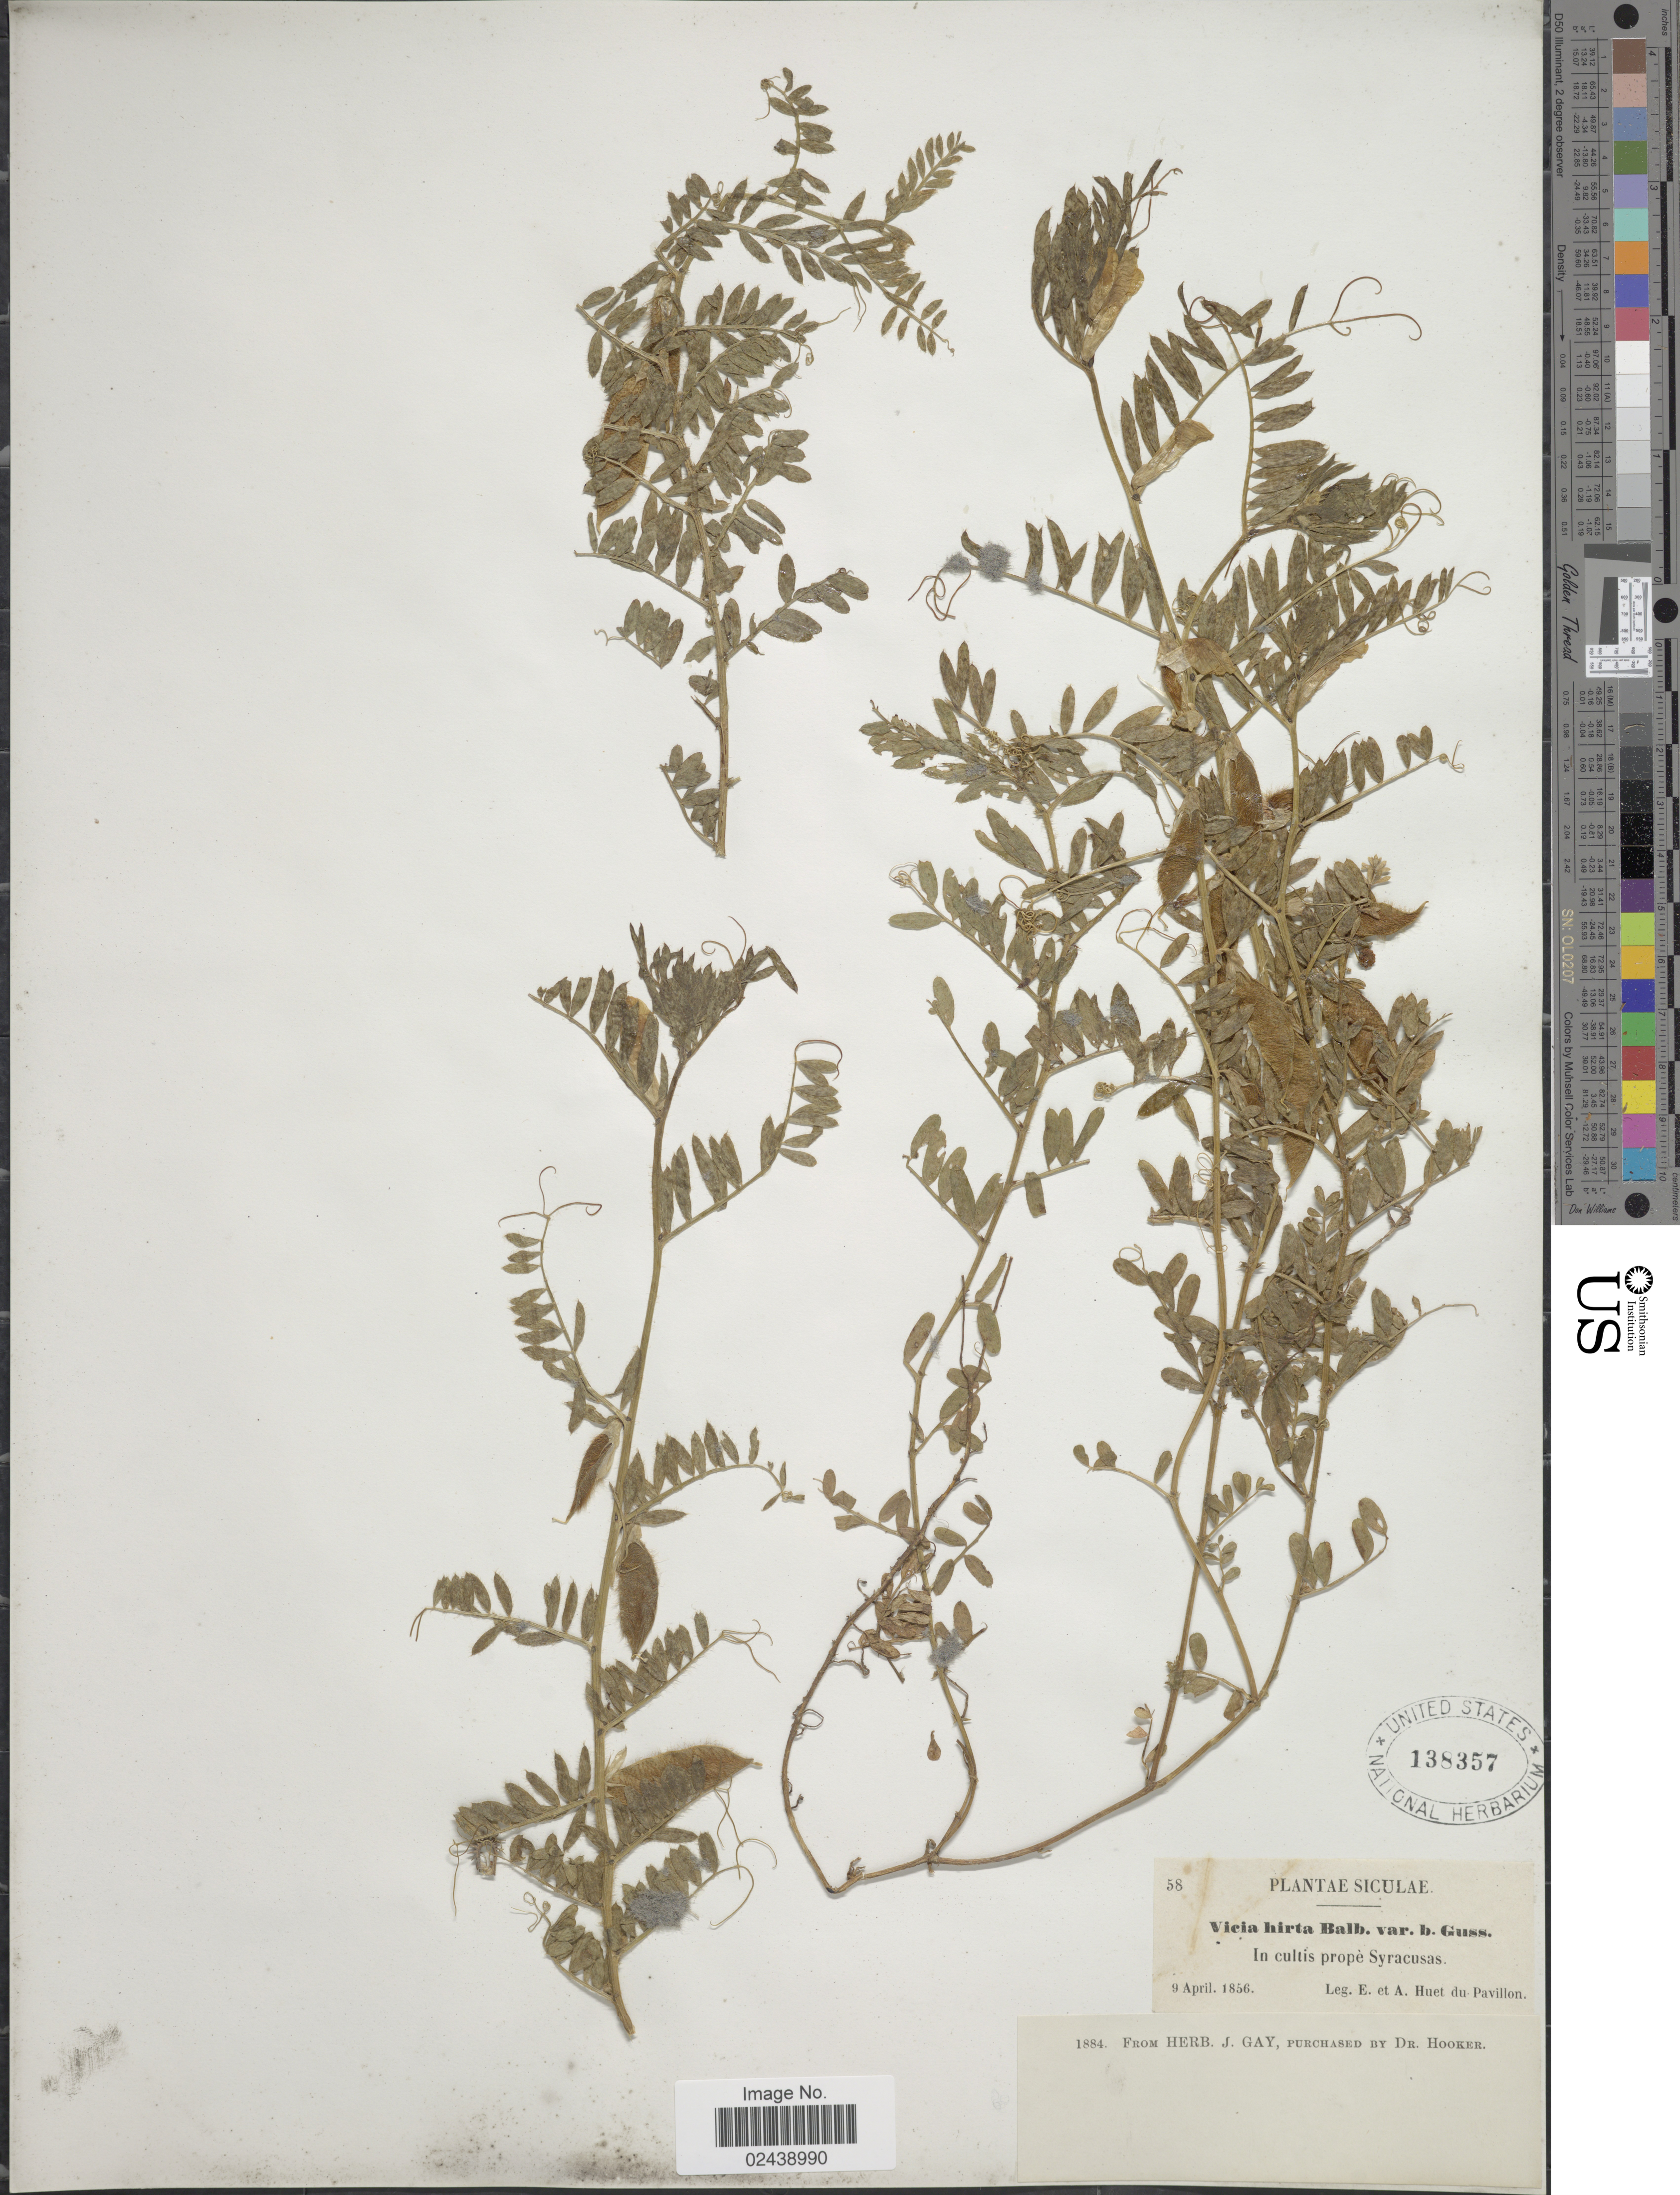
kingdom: Plantae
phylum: Tracheophyta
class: Magnoliopsida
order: Fabales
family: Fabaceae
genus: Vicia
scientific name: Vicia hirta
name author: Pers.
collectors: E. Huet du Pavillon & A. Huet du Pavillon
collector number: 58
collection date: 1856-04-09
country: Italy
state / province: Siciliana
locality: Siculae, in cultis prope Suracusas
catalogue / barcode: US 138357